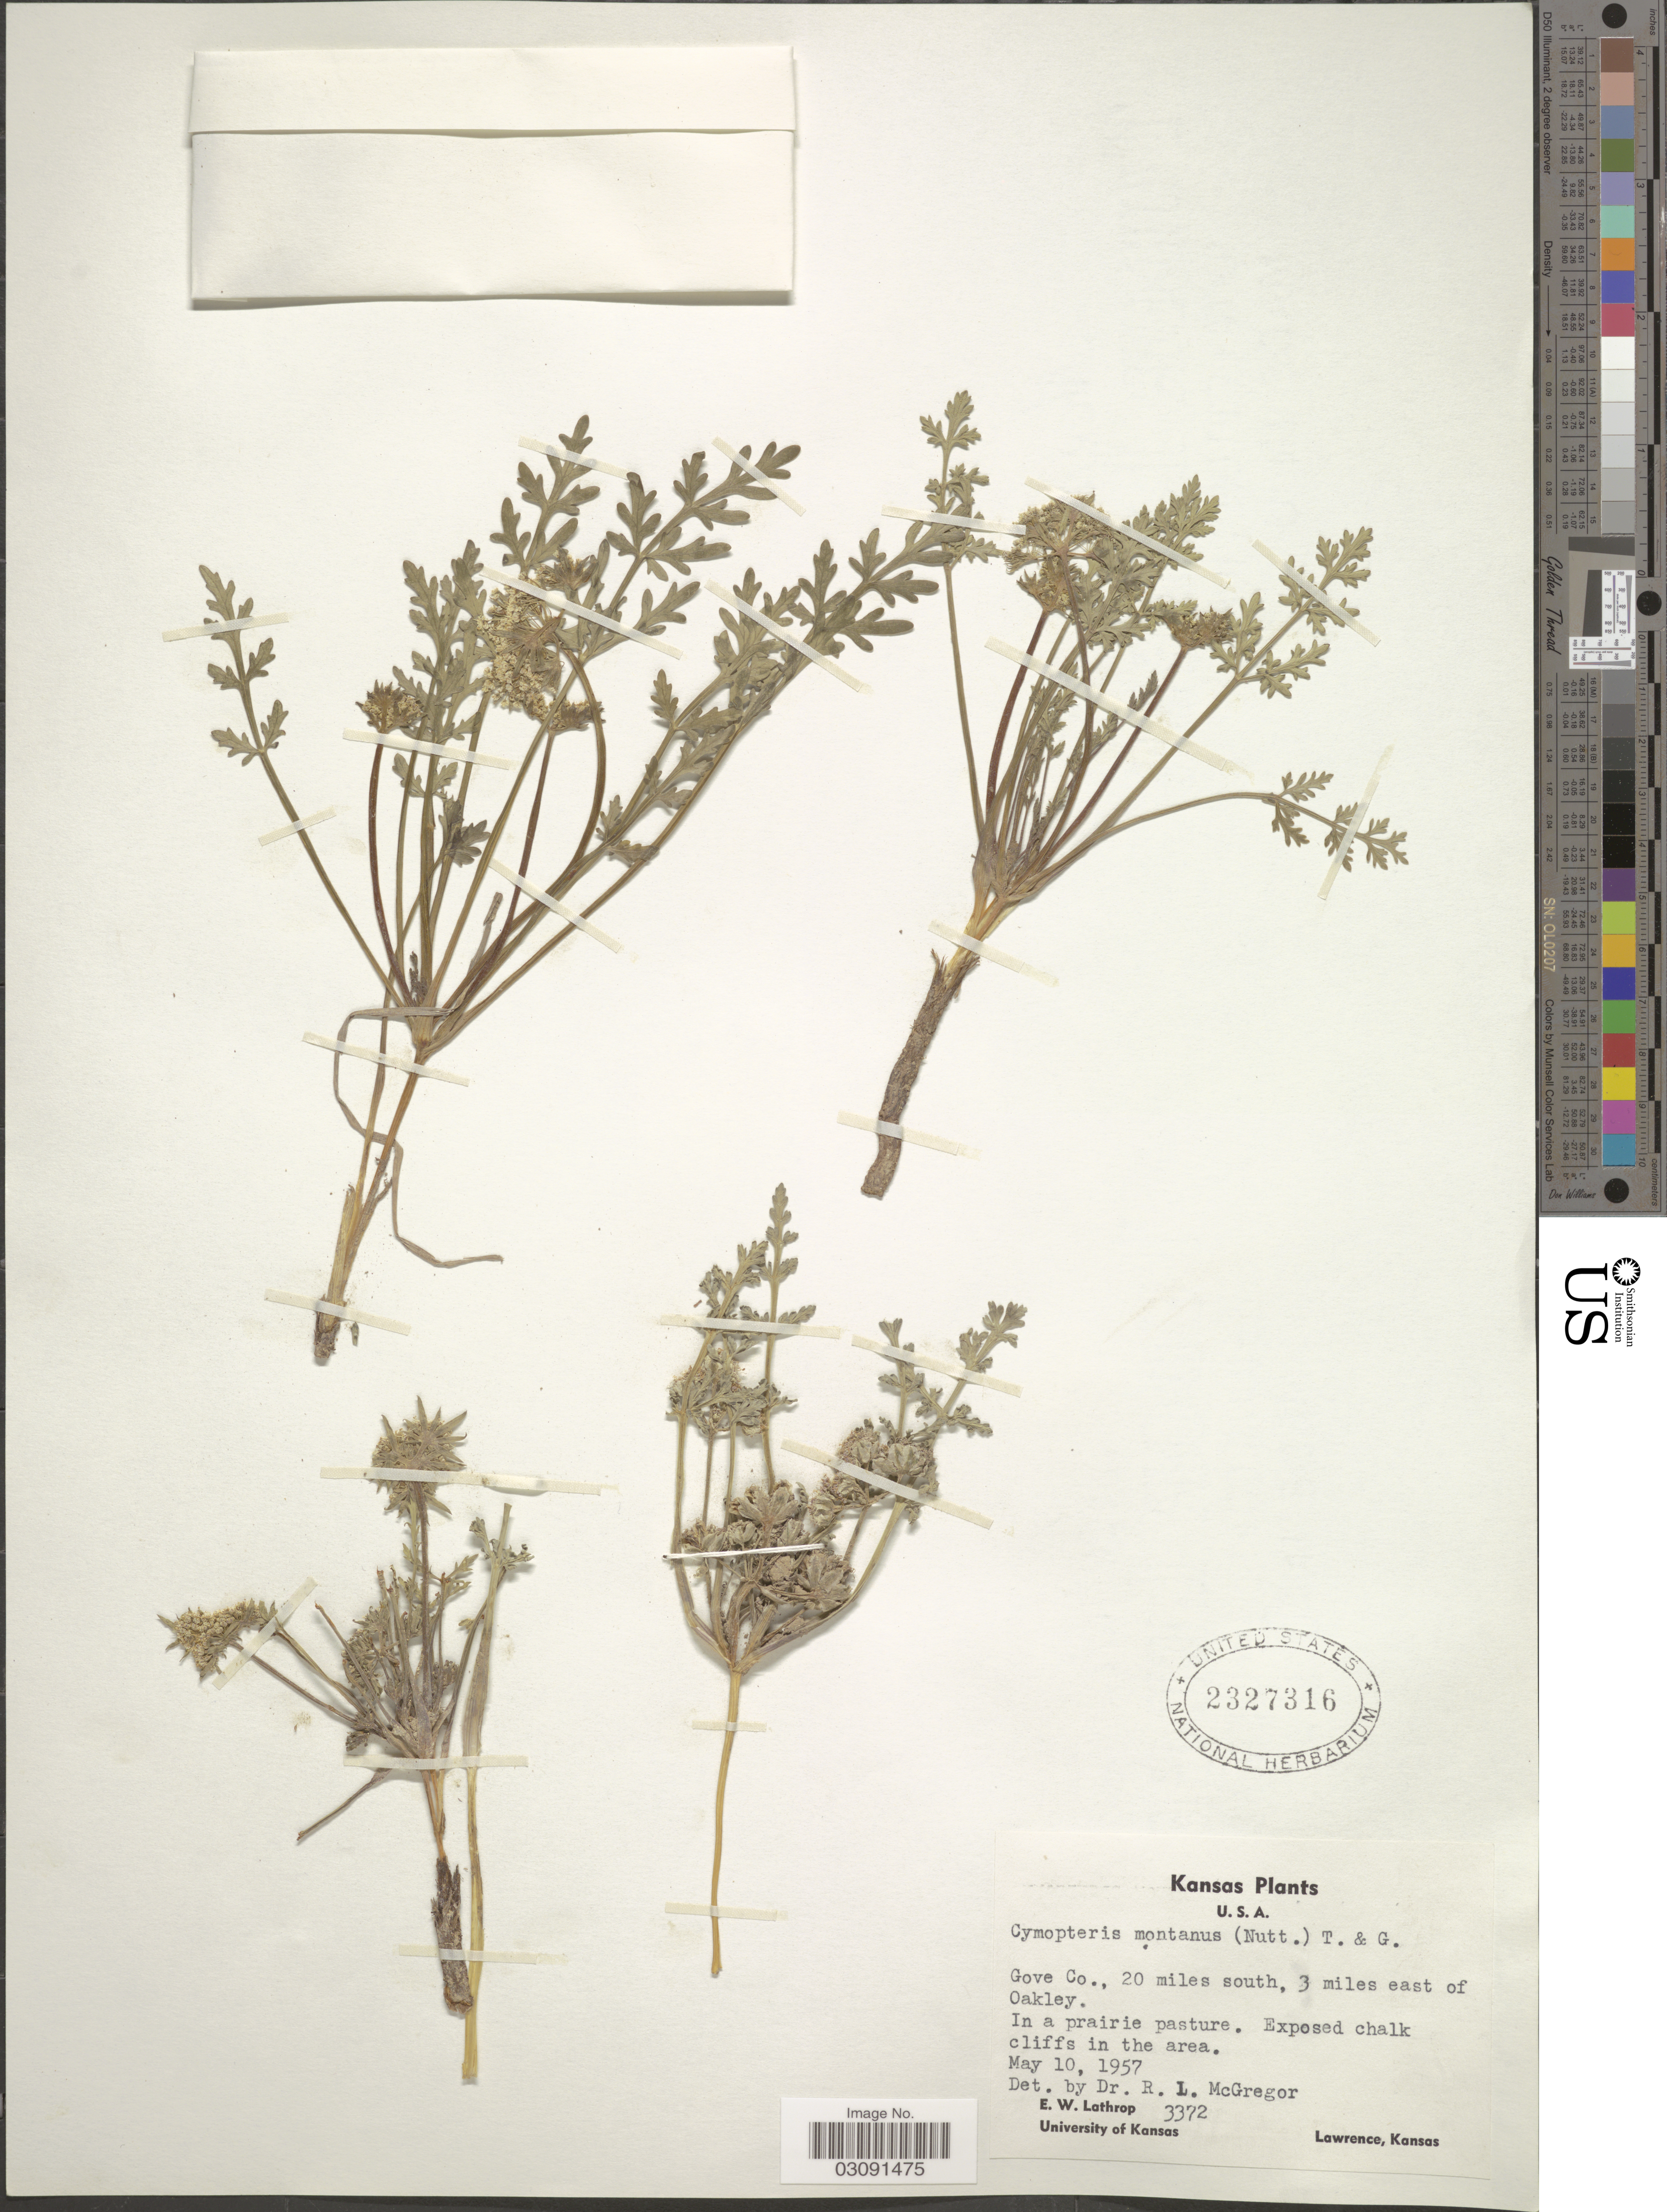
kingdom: Plantae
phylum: Tracheophyta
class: Magnoliopsida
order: Apiales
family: Apiaceae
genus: Cymopterus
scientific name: Cymopterus montanus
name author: Torr. & A. Gray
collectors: E. W. Lathrop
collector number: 3372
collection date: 1957-05-10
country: United States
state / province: Kansas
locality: Gove Co., 20 miles south, 3 miles east of Oakley.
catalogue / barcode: US 2327316